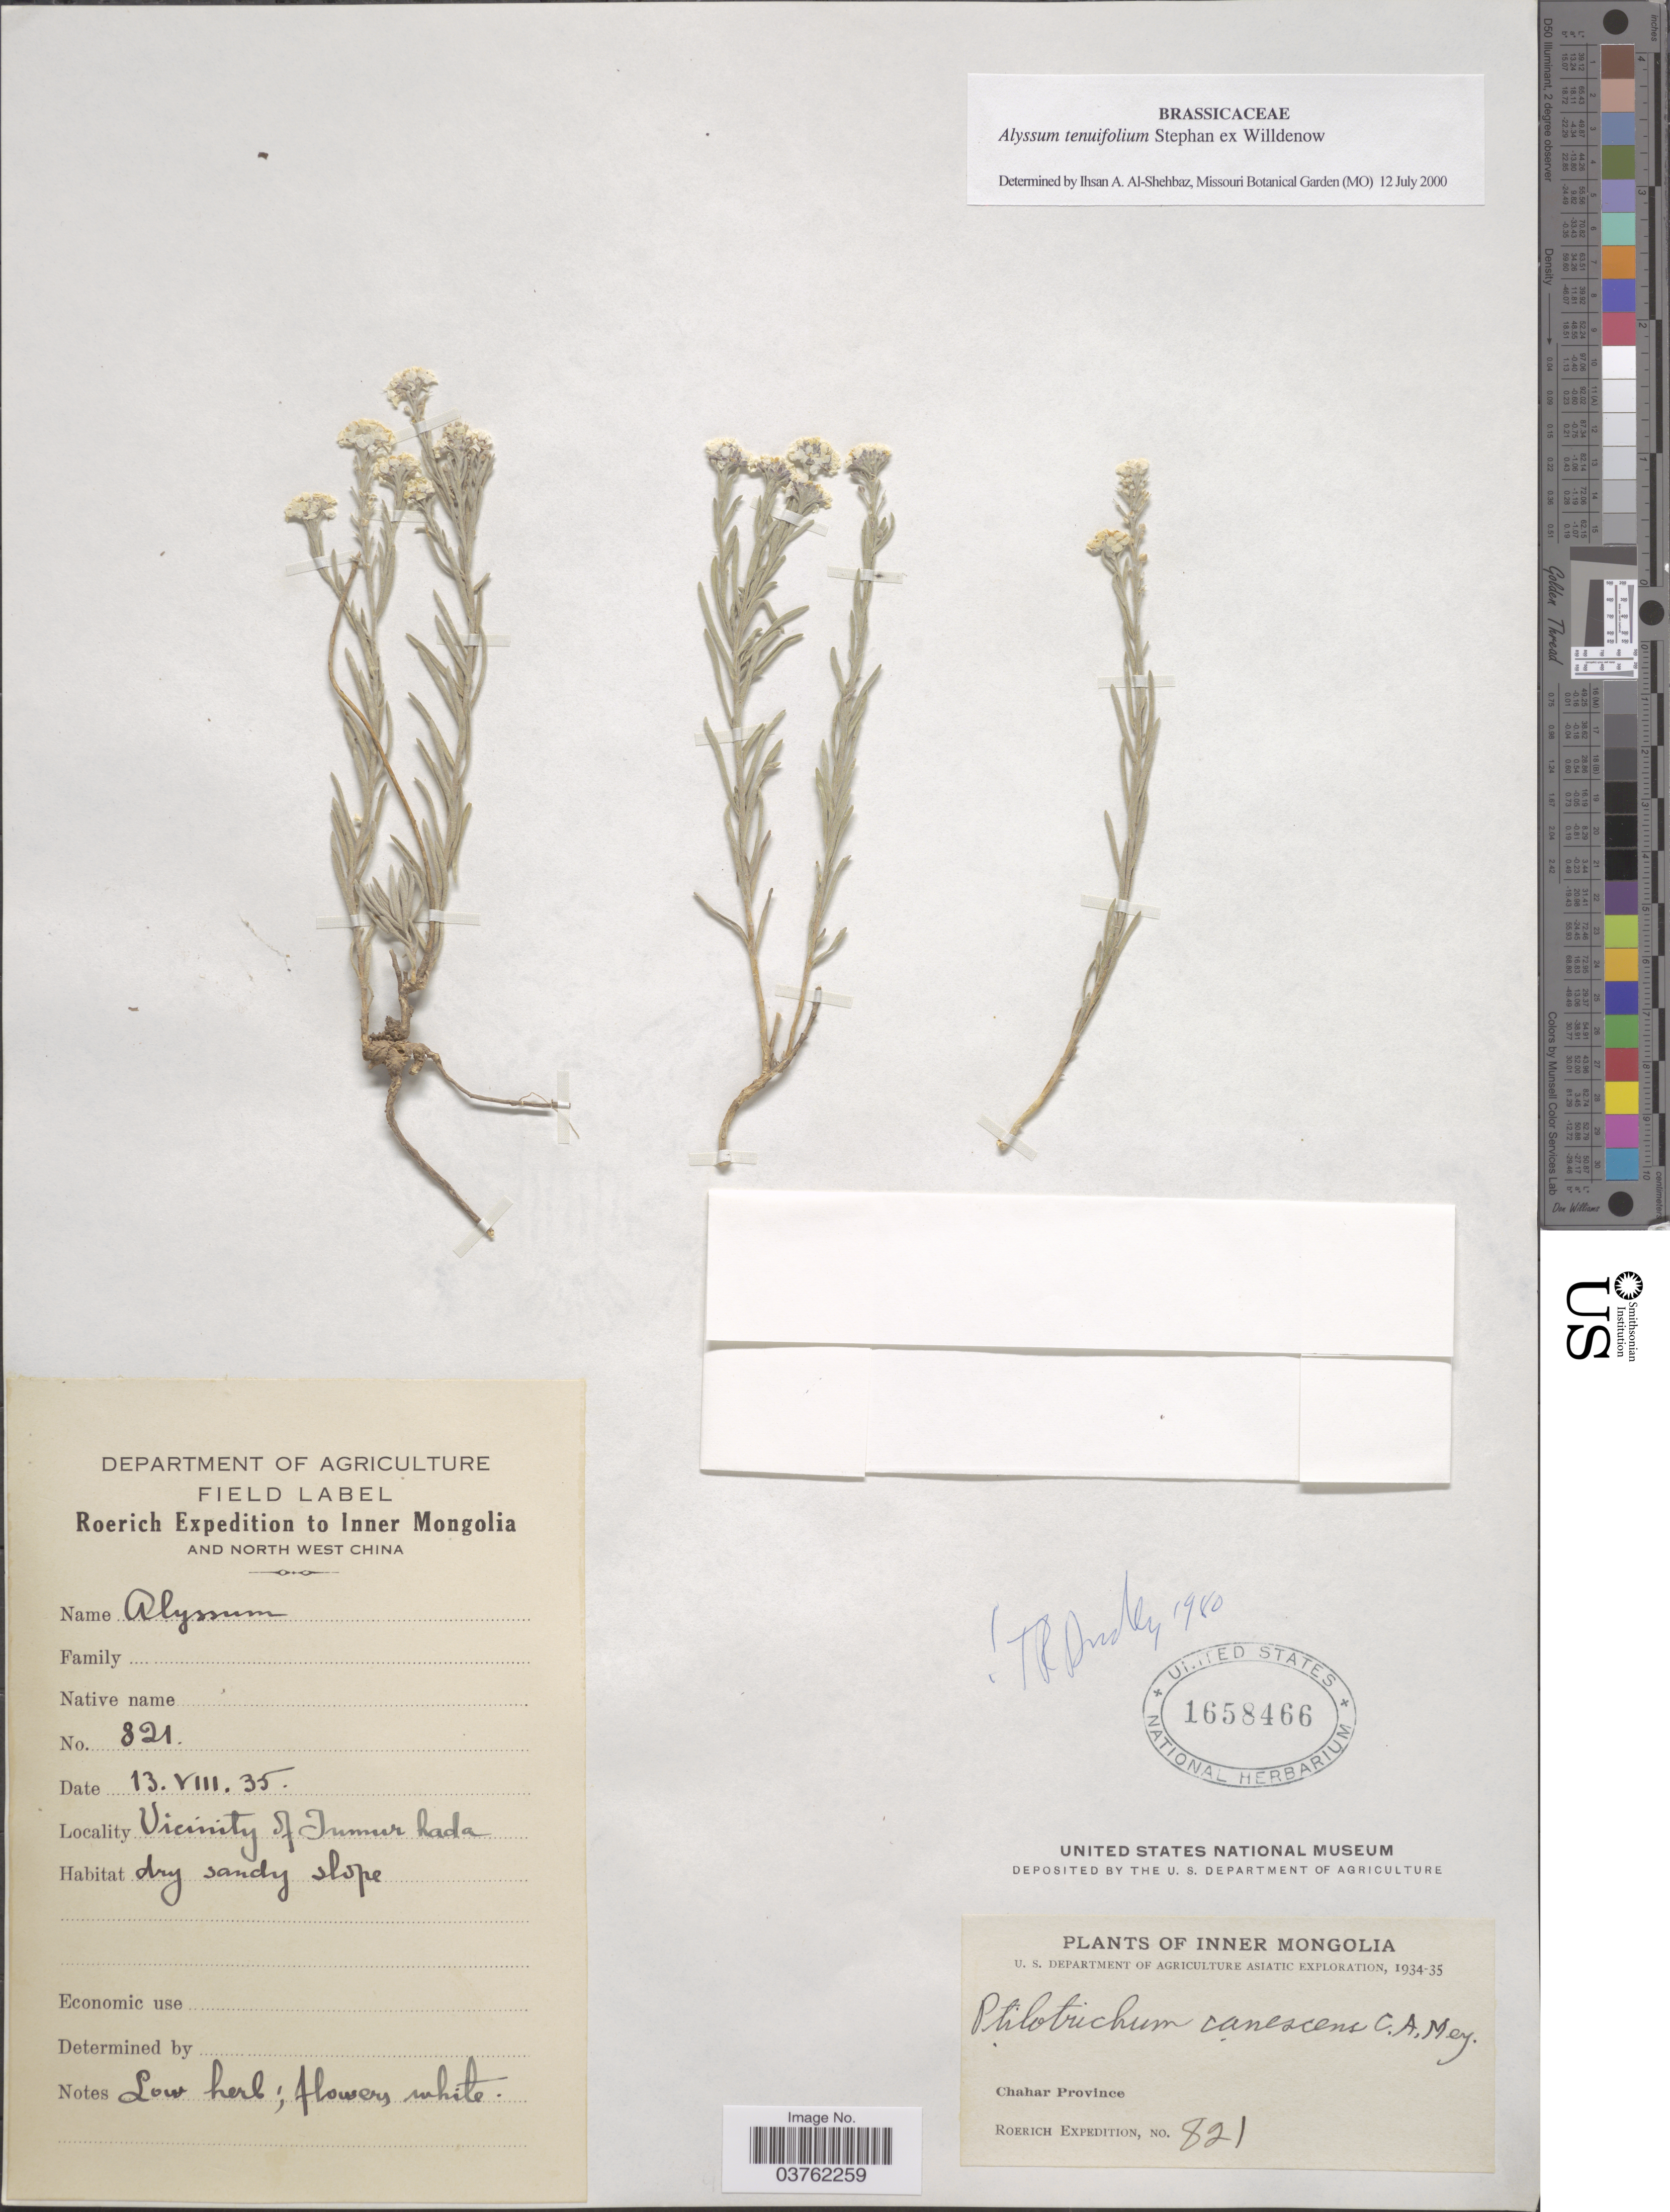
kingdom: Plantae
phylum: Tracheophyta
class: Magnoliopsida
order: Brassicales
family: Brassicaceae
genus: Alyssum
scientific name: Alyssum tenuifolium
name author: Stephan & Willd.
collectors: Roerich Expedition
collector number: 821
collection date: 1935-08-13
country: China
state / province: Nei Monggol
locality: Inner Mongolia and North West China. Vicinity of Jumur hada. Chahar Province.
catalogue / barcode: US 1658466